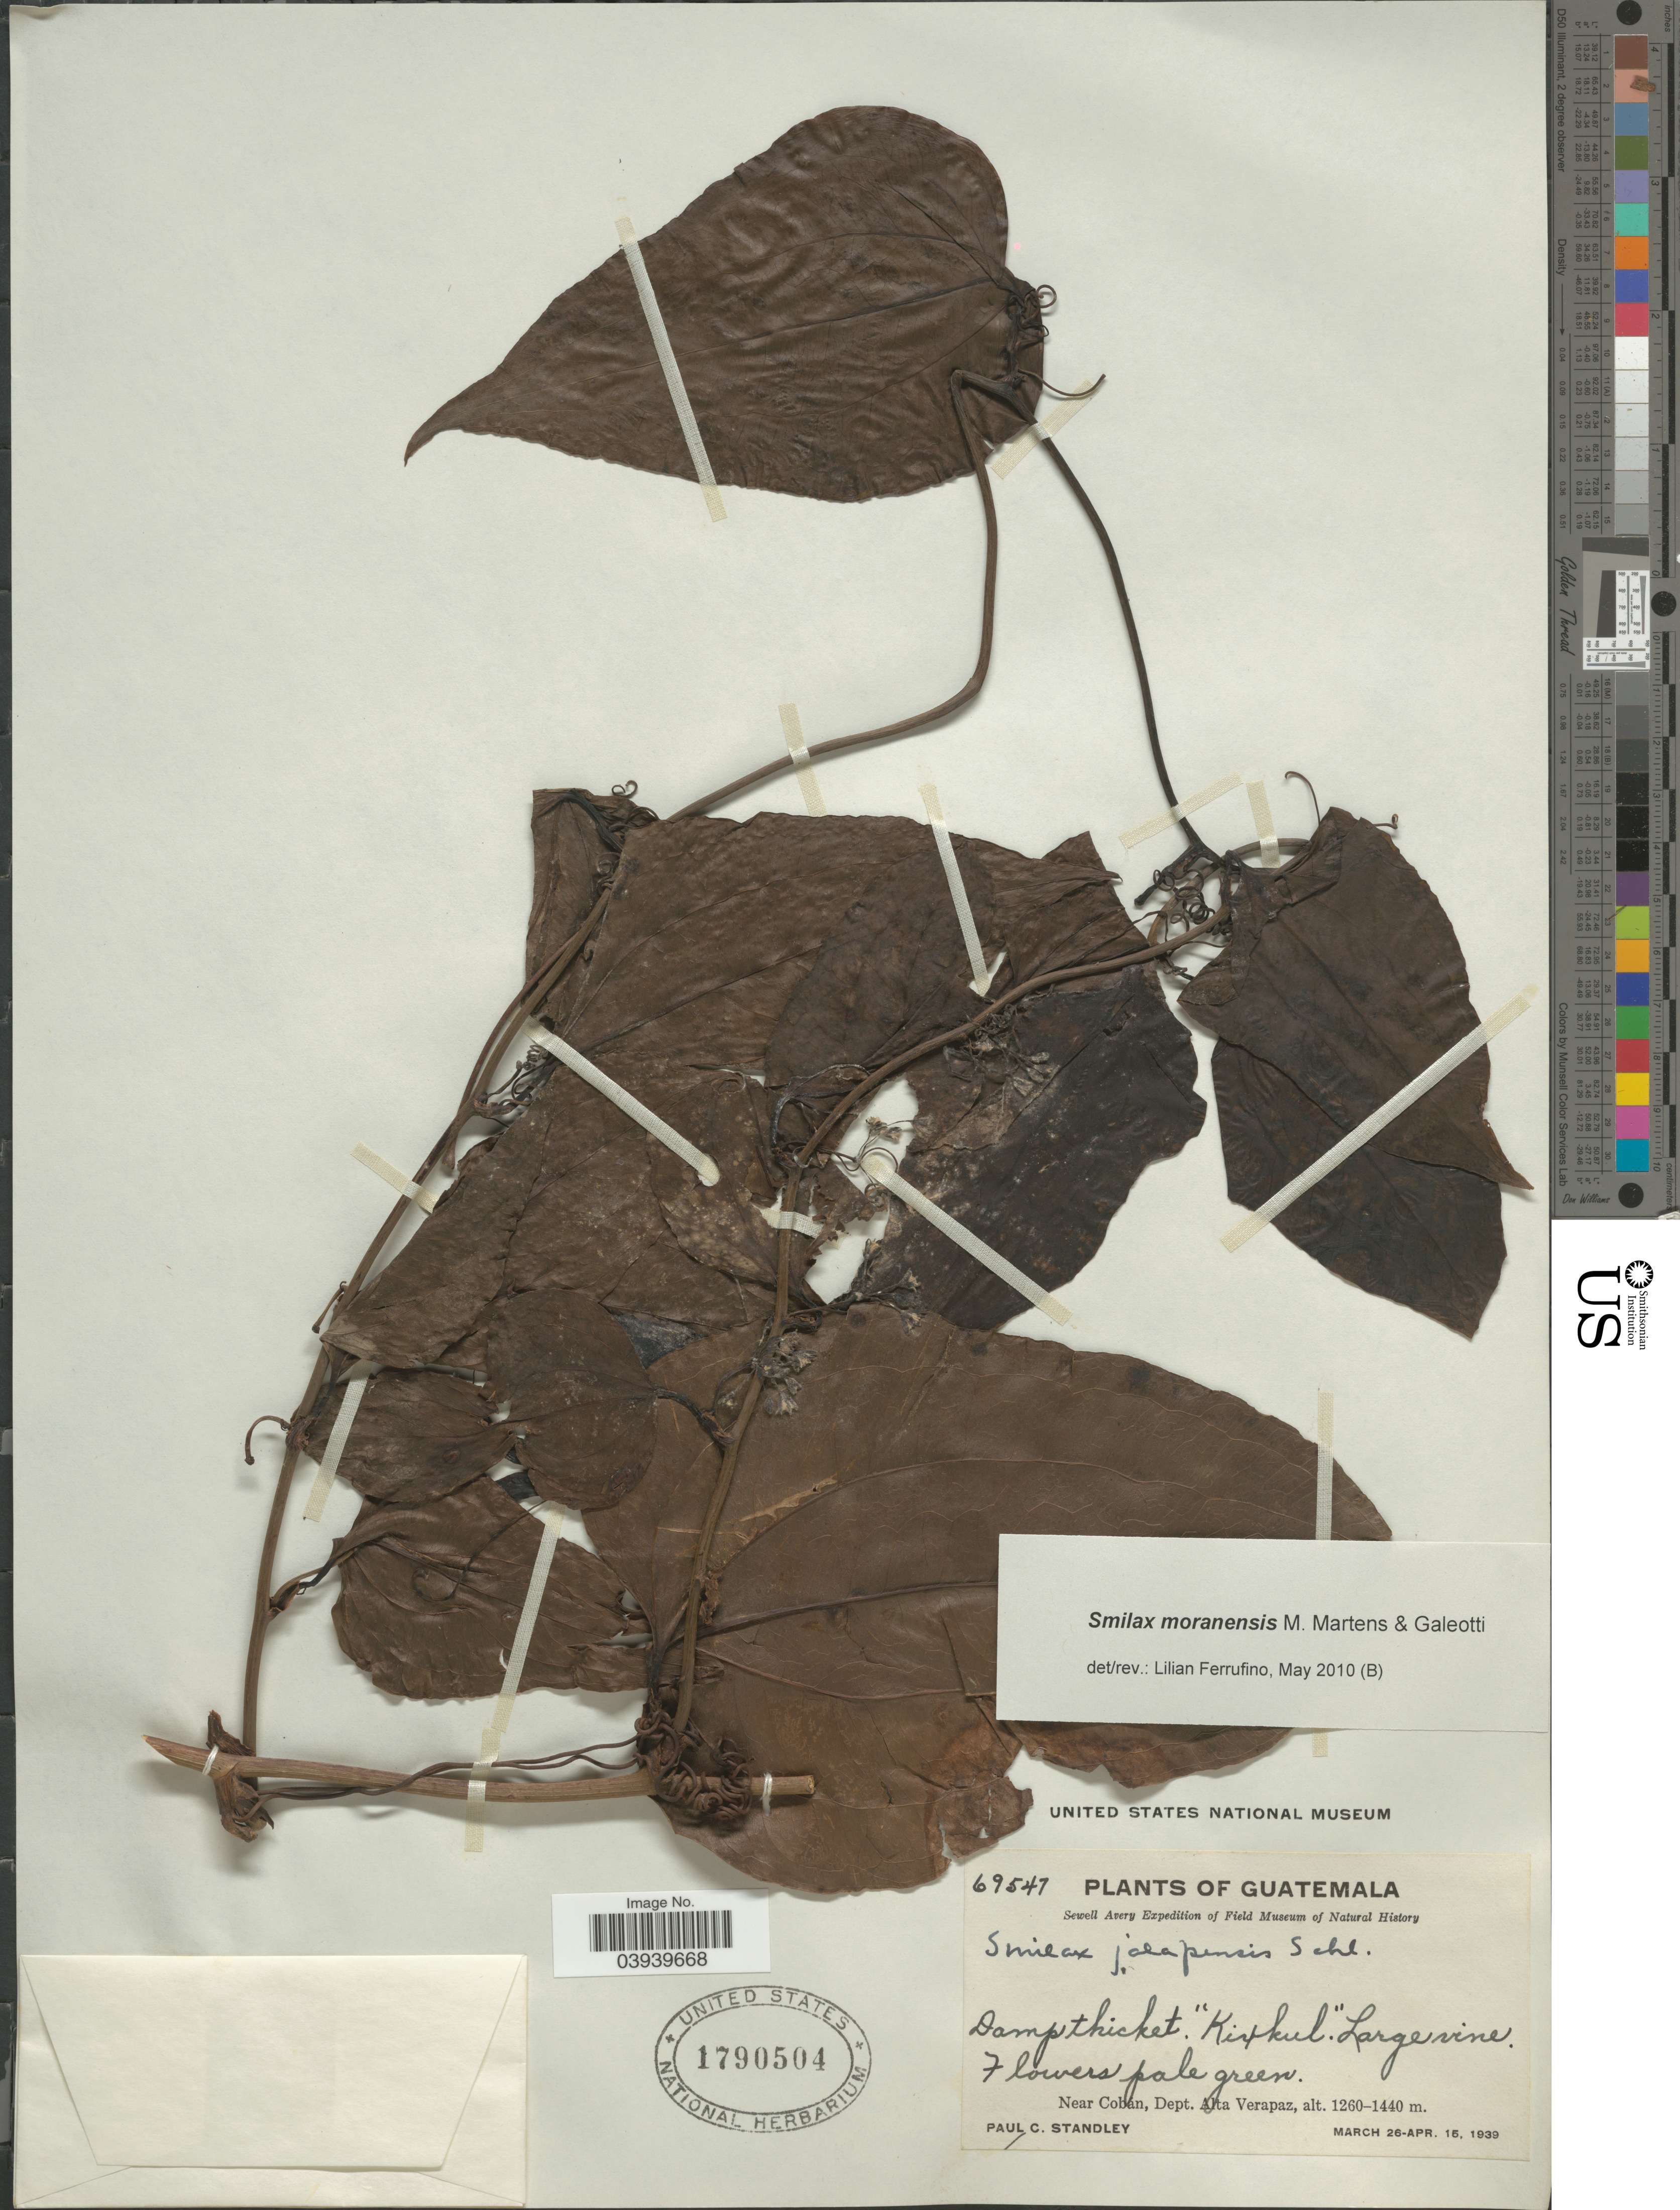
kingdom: Plantae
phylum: Tracheophyta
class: Liliopsida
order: Liliales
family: Smilacaceae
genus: Smilax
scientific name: Smilax moranensis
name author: M. Martens & Galeotti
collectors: P. C. Standley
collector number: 69547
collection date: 1939-03-26/1939-04-15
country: Guatemala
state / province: Alta Verapaz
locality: Near Coban, Dept. Alta Verapaz.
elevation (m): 1260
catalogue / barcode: US 1790504